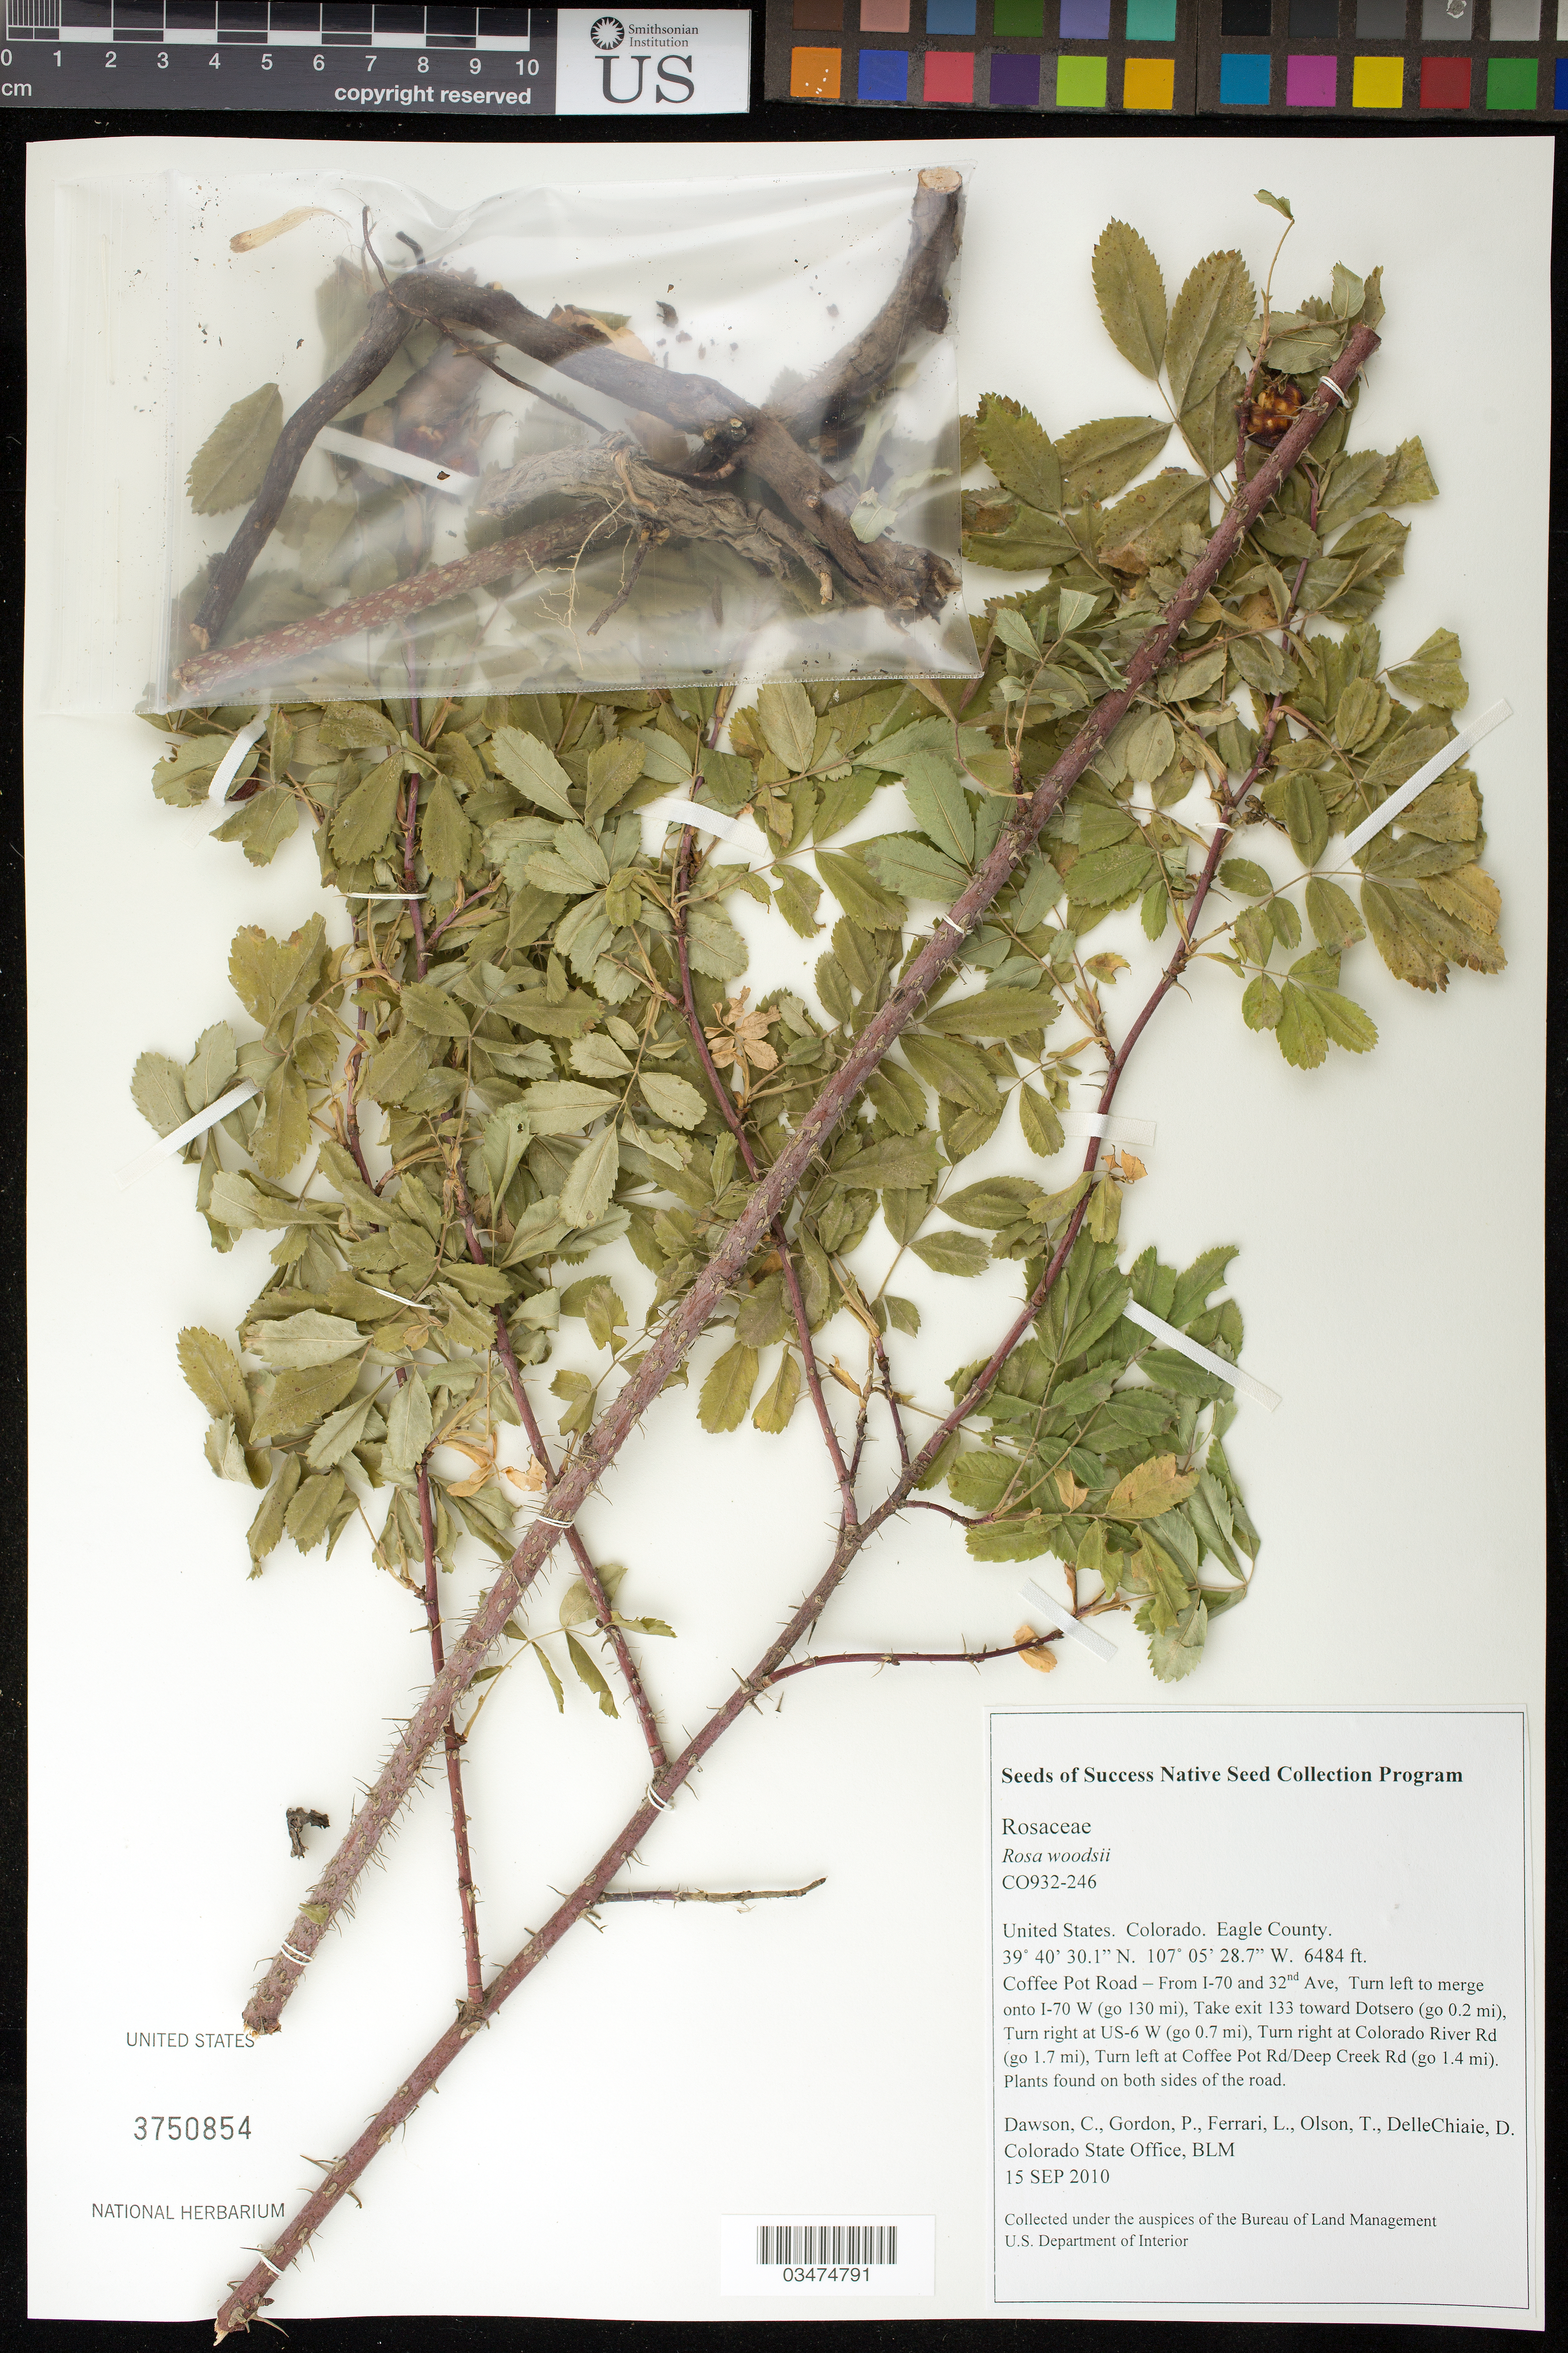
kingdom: Plantae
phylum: Tracheophyta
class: Magnoliopsida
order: Rosales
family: Rosaceae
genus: Rosa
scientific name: Rosa woodsii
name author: Lindl.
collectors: C. Dawson, P. Gordon, L. Ferrari, T. Olson & D. DeleChiaie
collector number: CO932-246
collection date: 2010-09-15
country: United States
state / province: Colorado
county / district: Eagle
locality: Both sides of Coffee Pot Road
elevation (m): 1976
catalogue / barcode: US 3750854